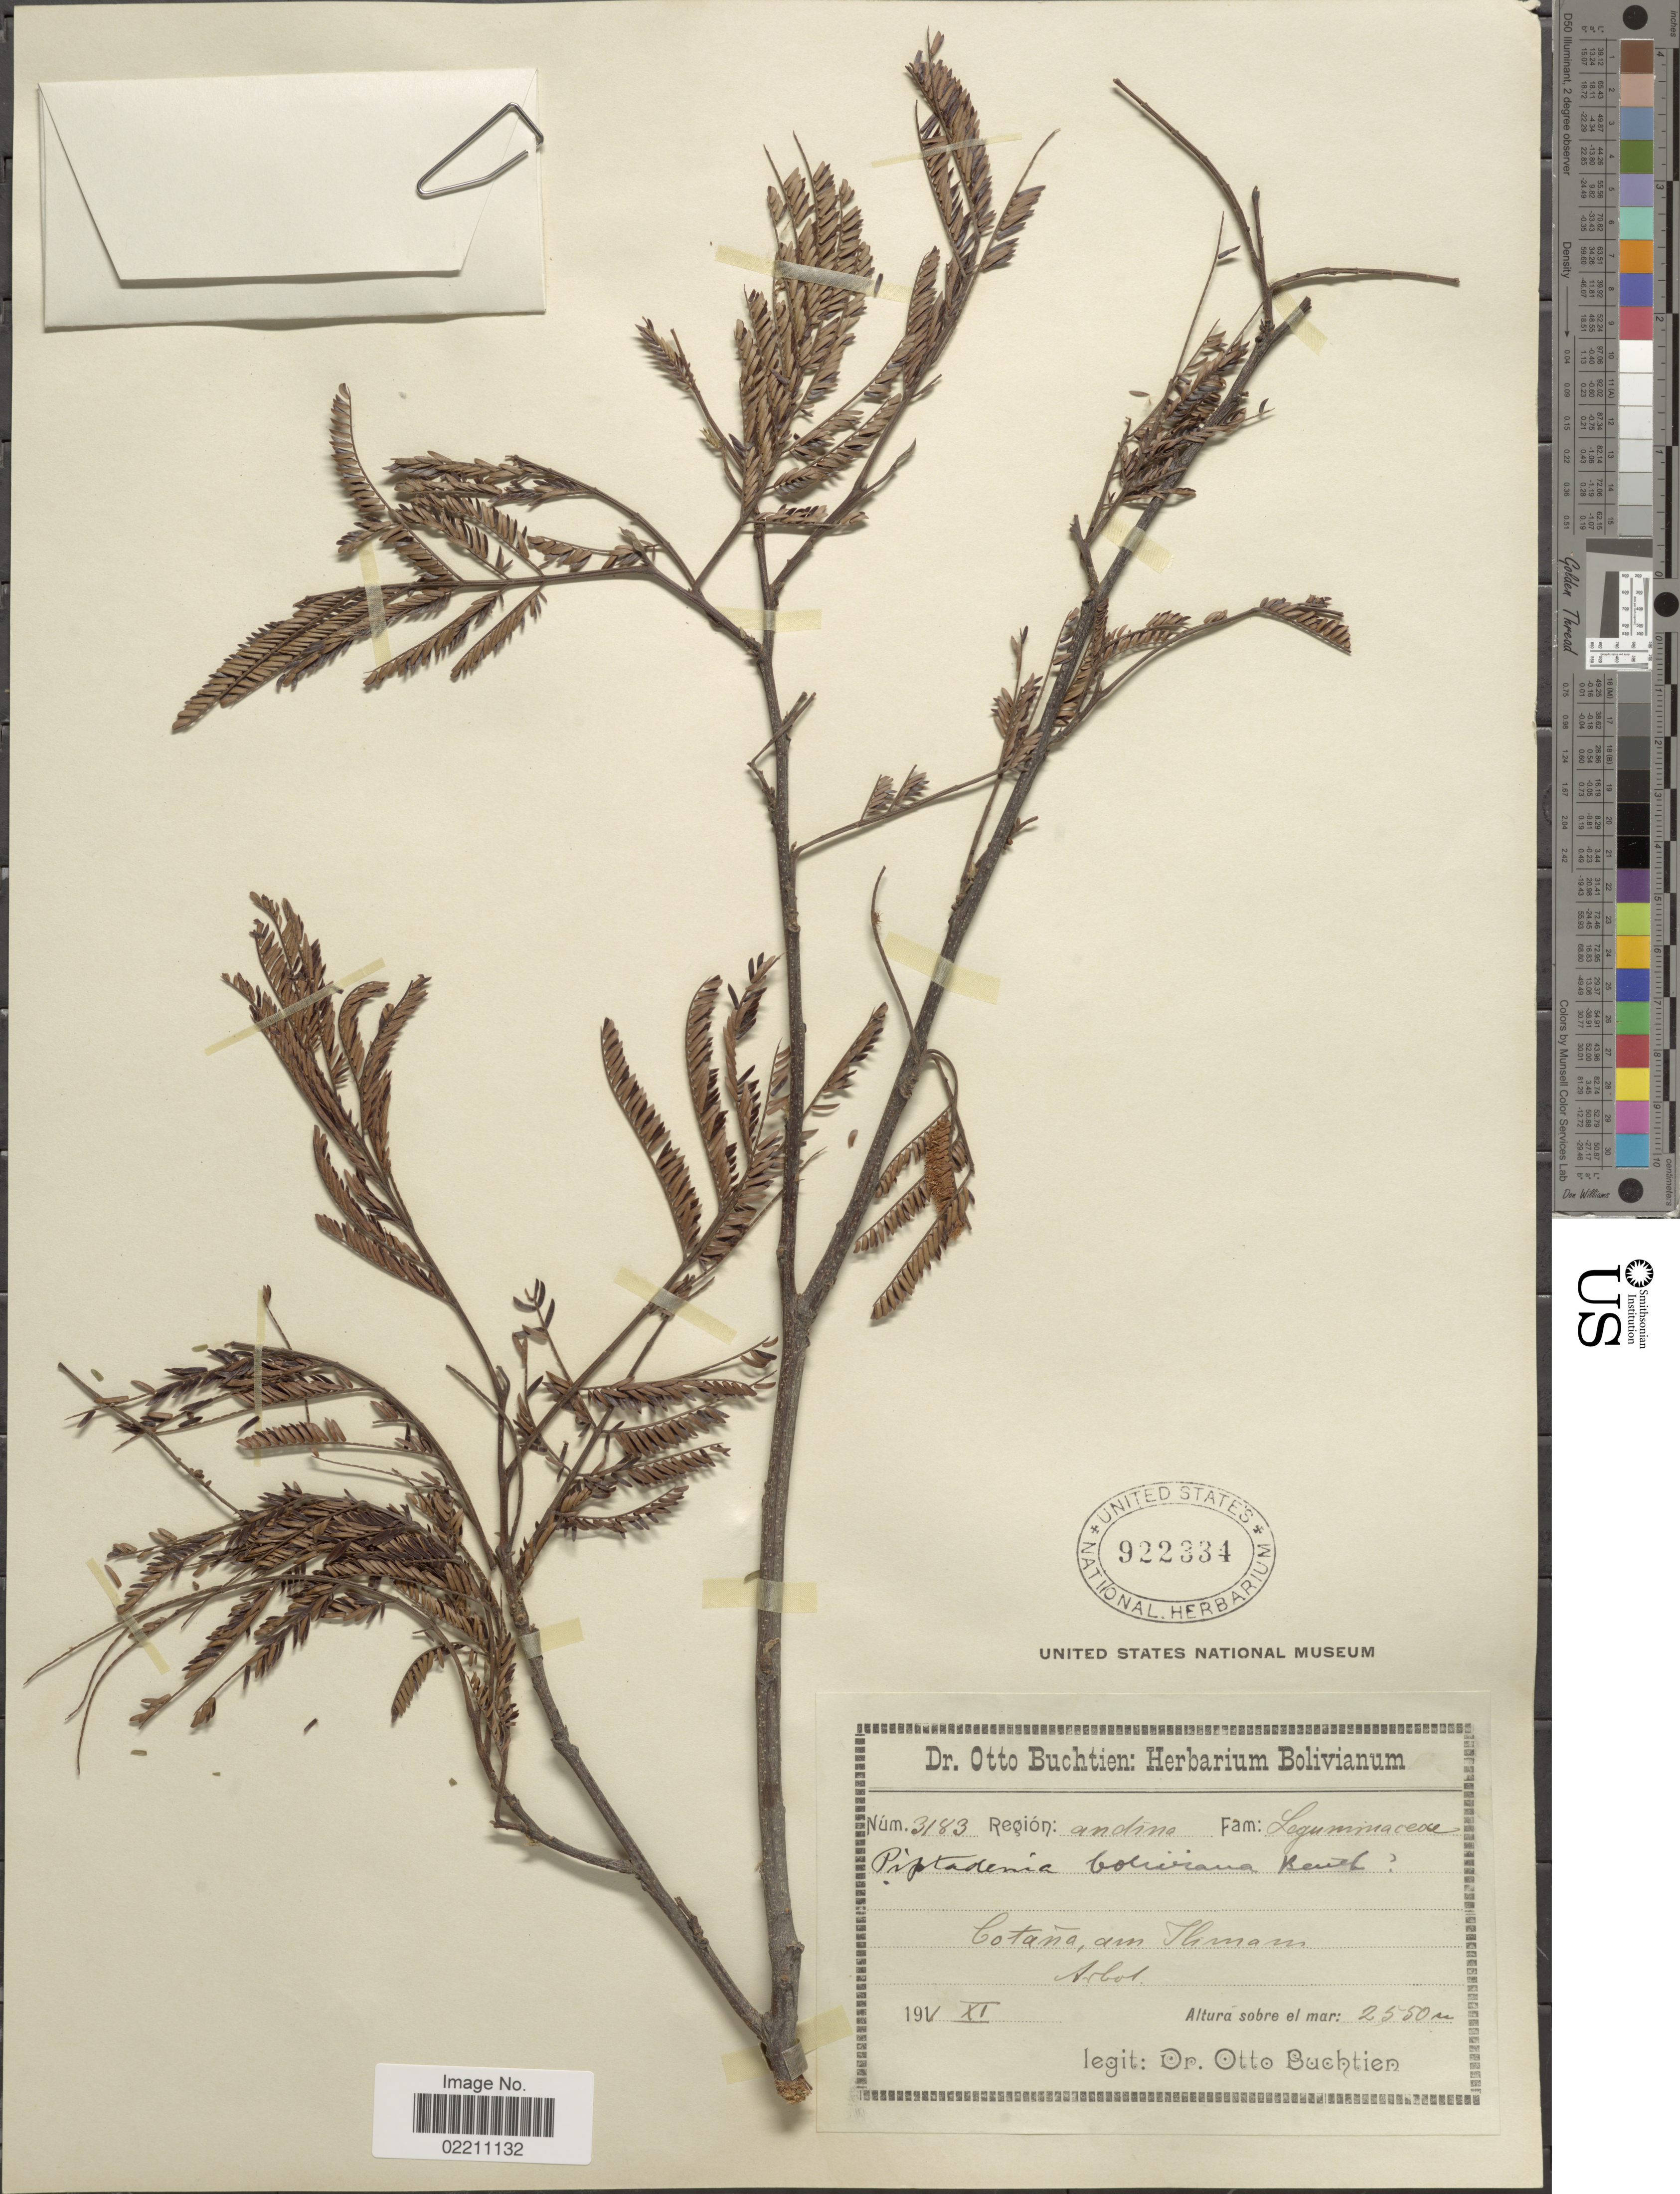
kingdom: Plantae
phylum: Tracheophyta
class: Magnoliopsida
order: Fabales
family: Fabaceae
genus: Parapiptadenia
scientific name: Parapiptadenia rigida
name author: (Benth.) Brenan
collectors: O. Buchtien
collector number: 3183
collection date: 1911-11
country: Bolivia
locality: Cotaña, am Illimani. Region: andina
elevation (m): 2550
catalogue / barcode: US 922334